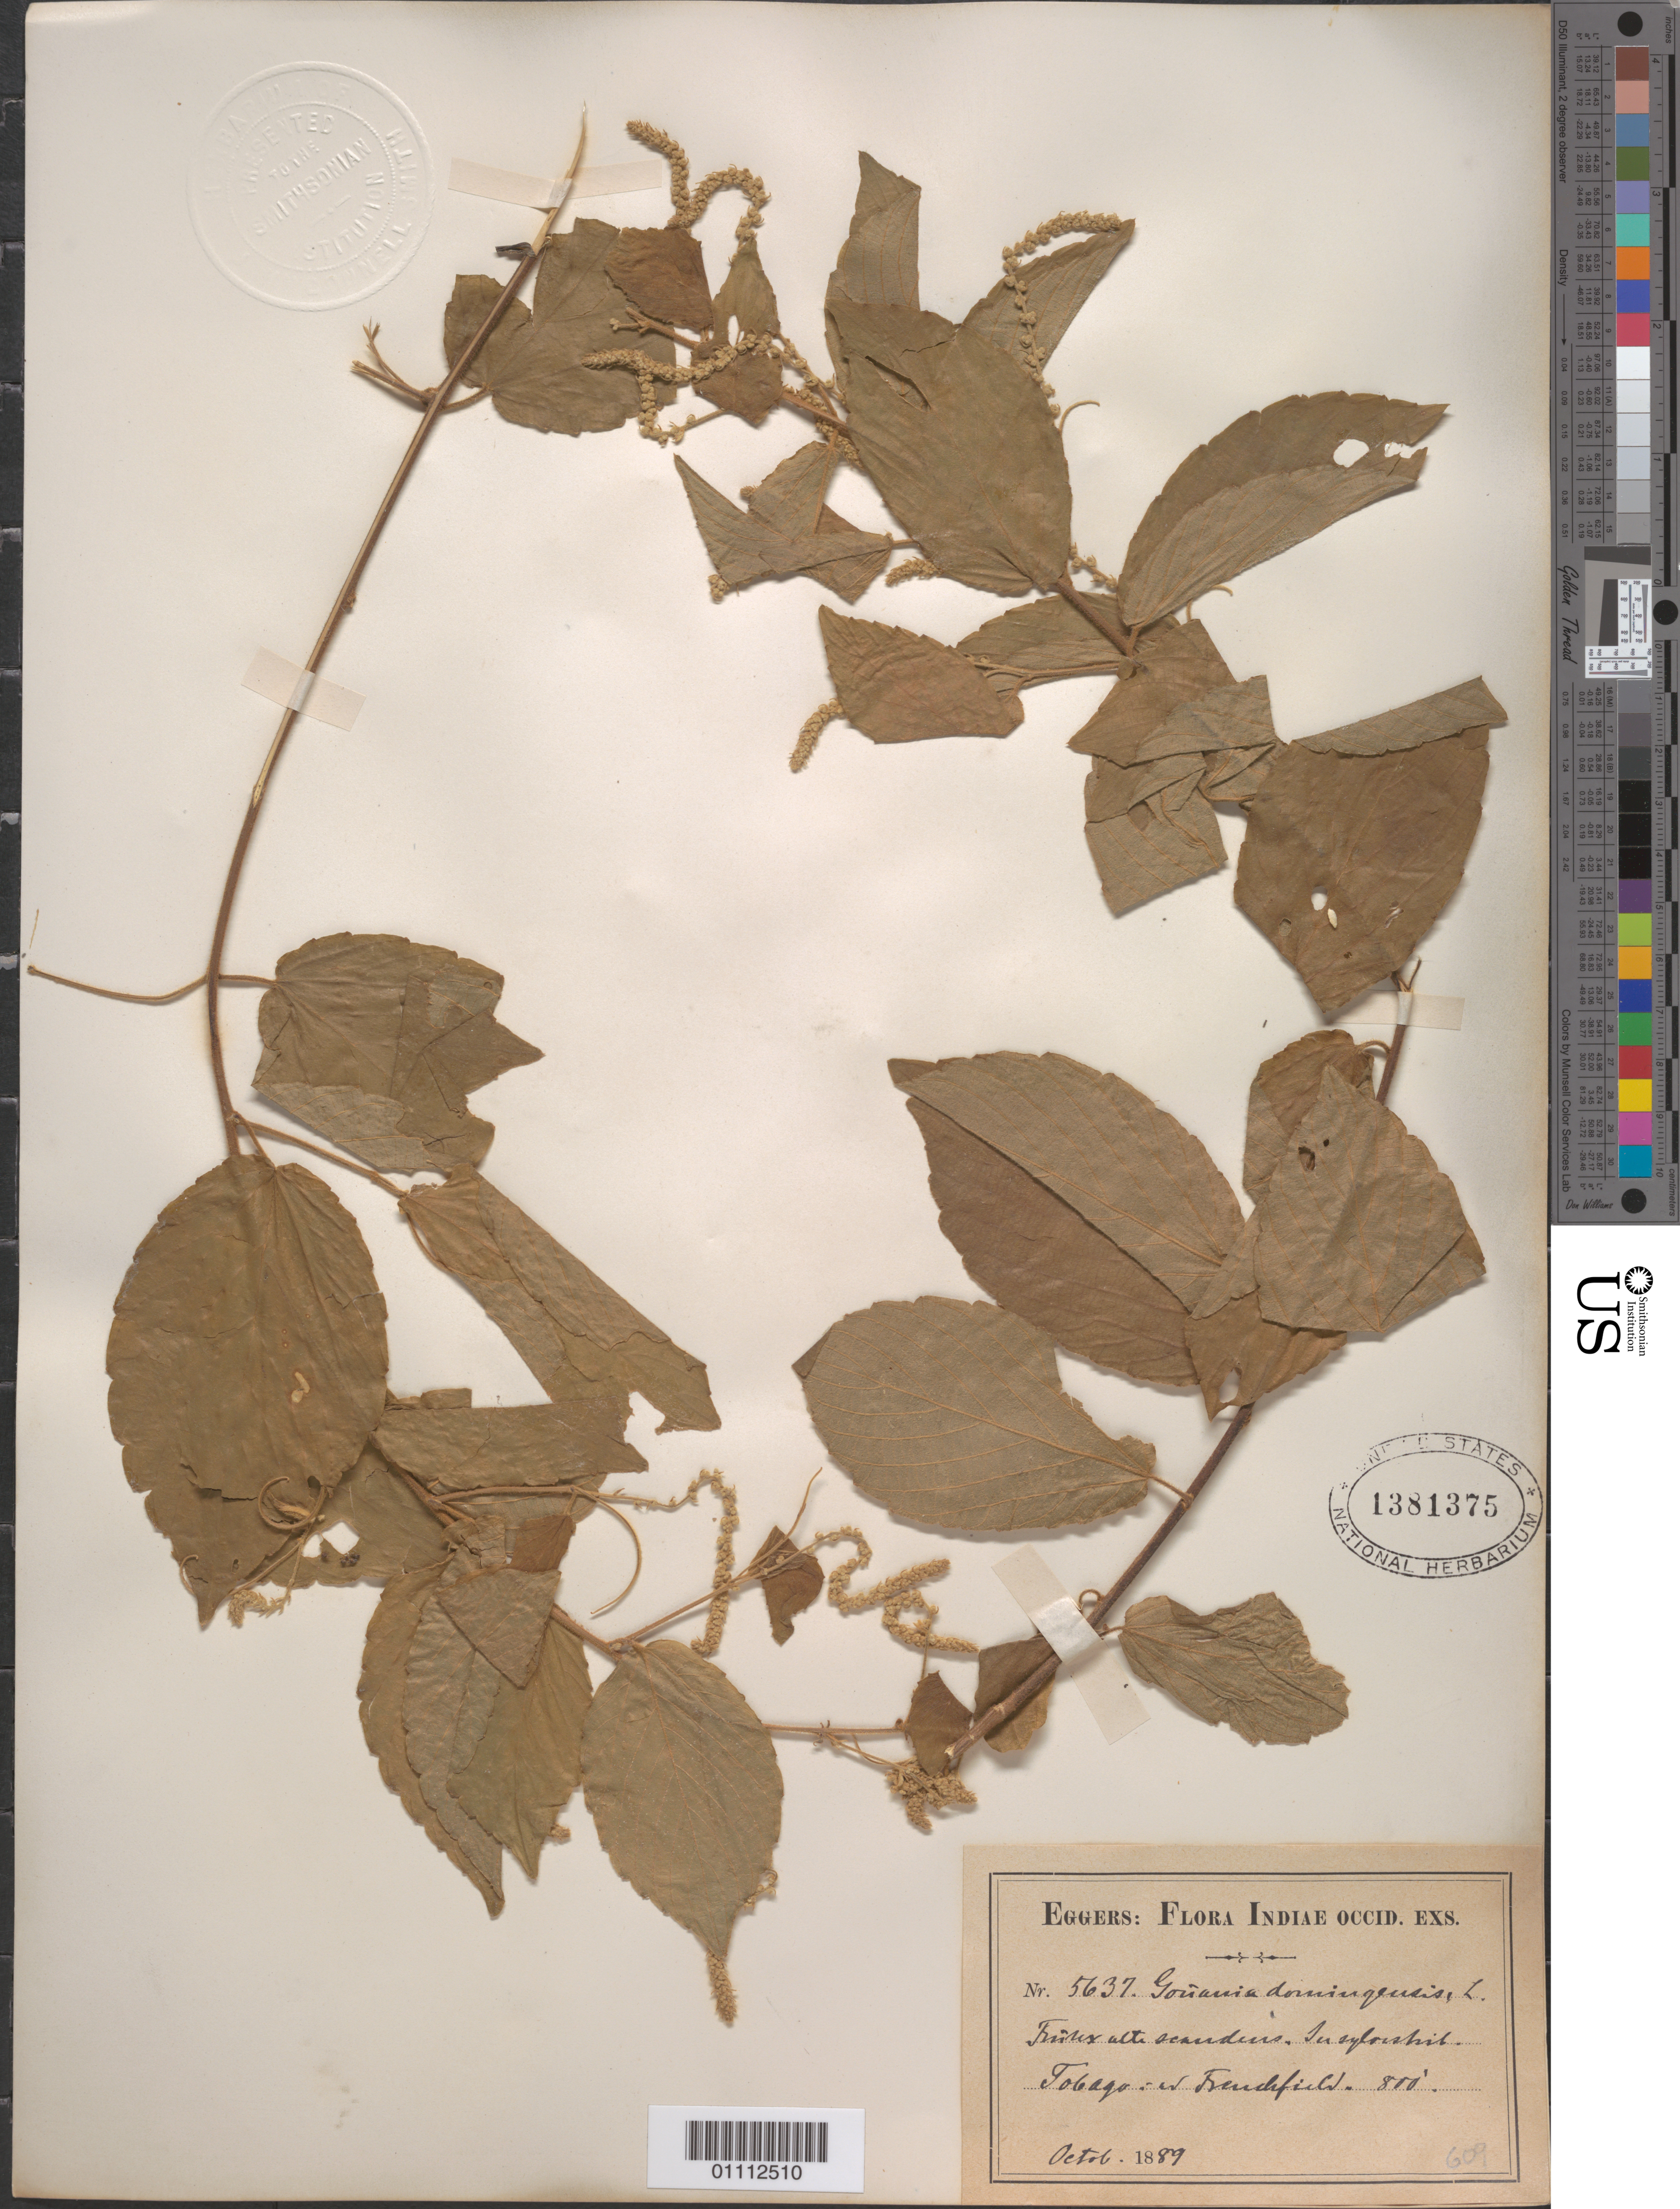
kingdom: Plantae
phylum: Tracheophyta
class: Magnoliopsida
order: Rosales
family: Rhamnaceae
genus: Gouania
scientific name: Gouania polygama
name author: (Jacq.) Urb.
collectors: H. F. A. von Eggers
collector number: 5637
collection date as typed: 06 Oct 1899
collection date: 1899-10-06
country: Trinidad and Tobago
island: Tobago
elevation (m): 800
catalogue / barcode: US 1381375